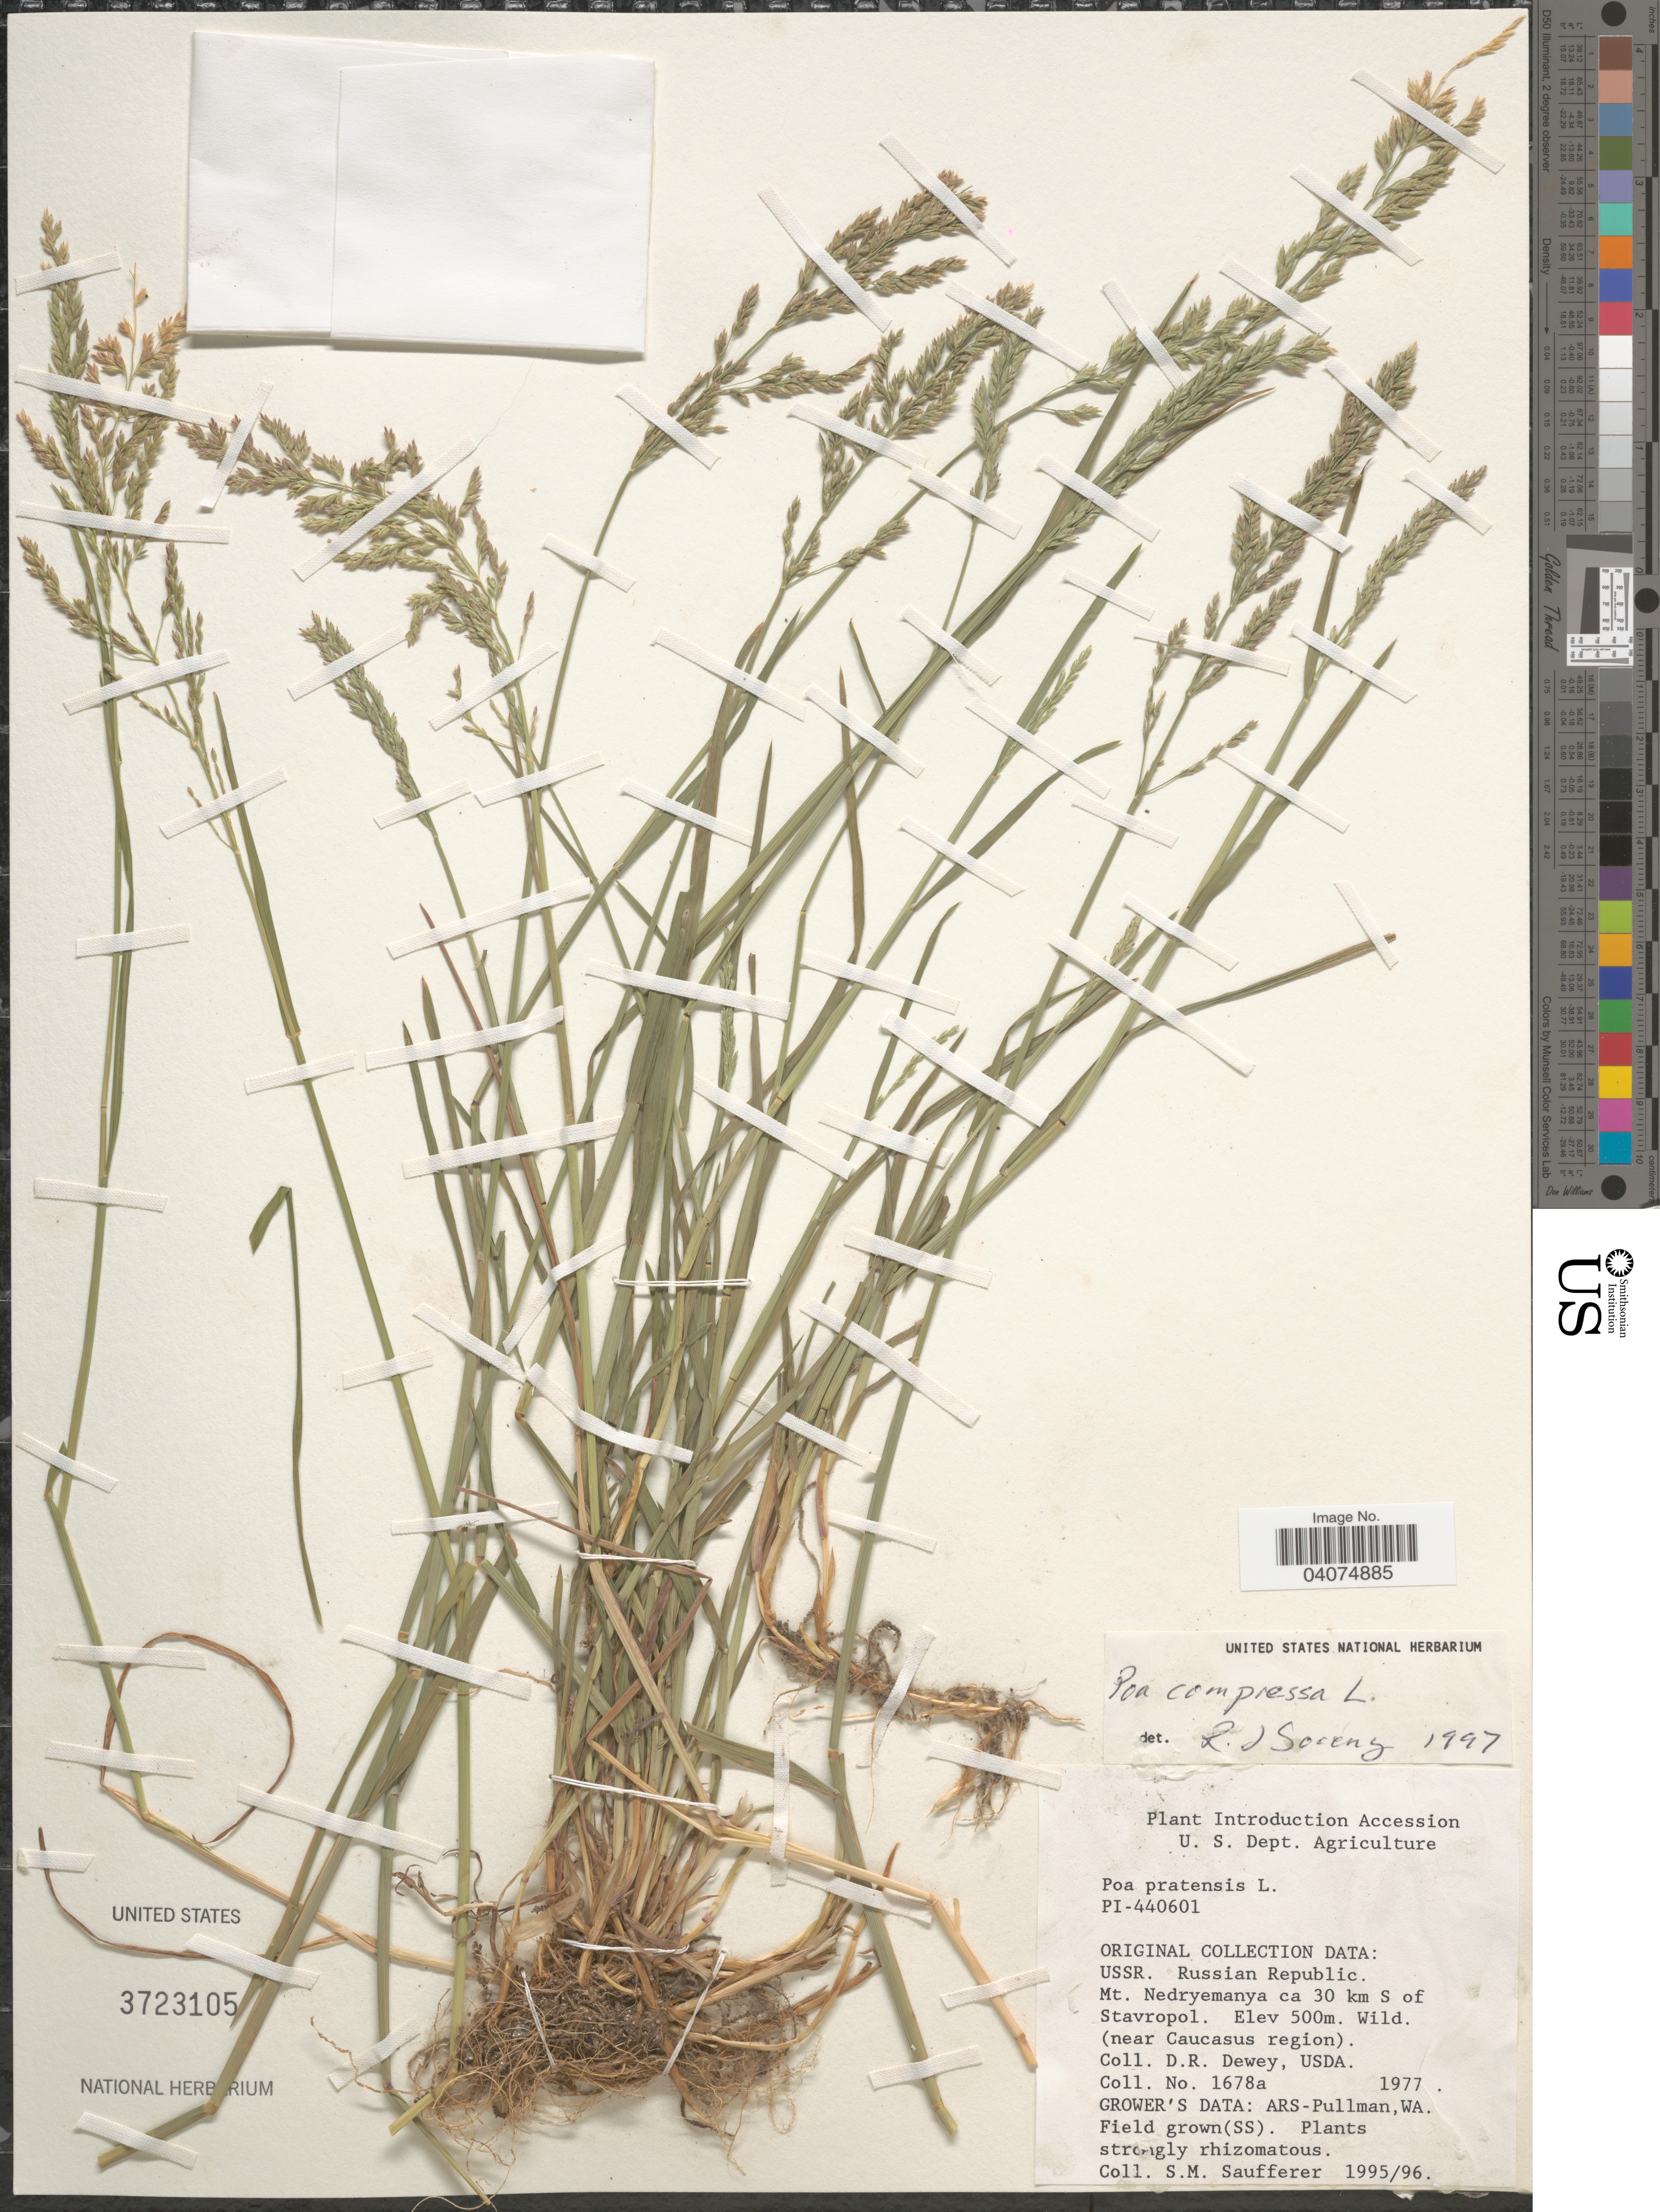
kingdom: Plantae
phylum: Tracheophyta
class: Liliopsida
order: Poales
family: Poaceae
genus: Poa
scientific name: Poa compressa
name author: L.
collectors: S. Saufferer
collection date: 1995/1996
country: United States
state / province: Washington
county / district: Whitman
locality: ARS-Pullman.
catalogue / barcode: US 3723105